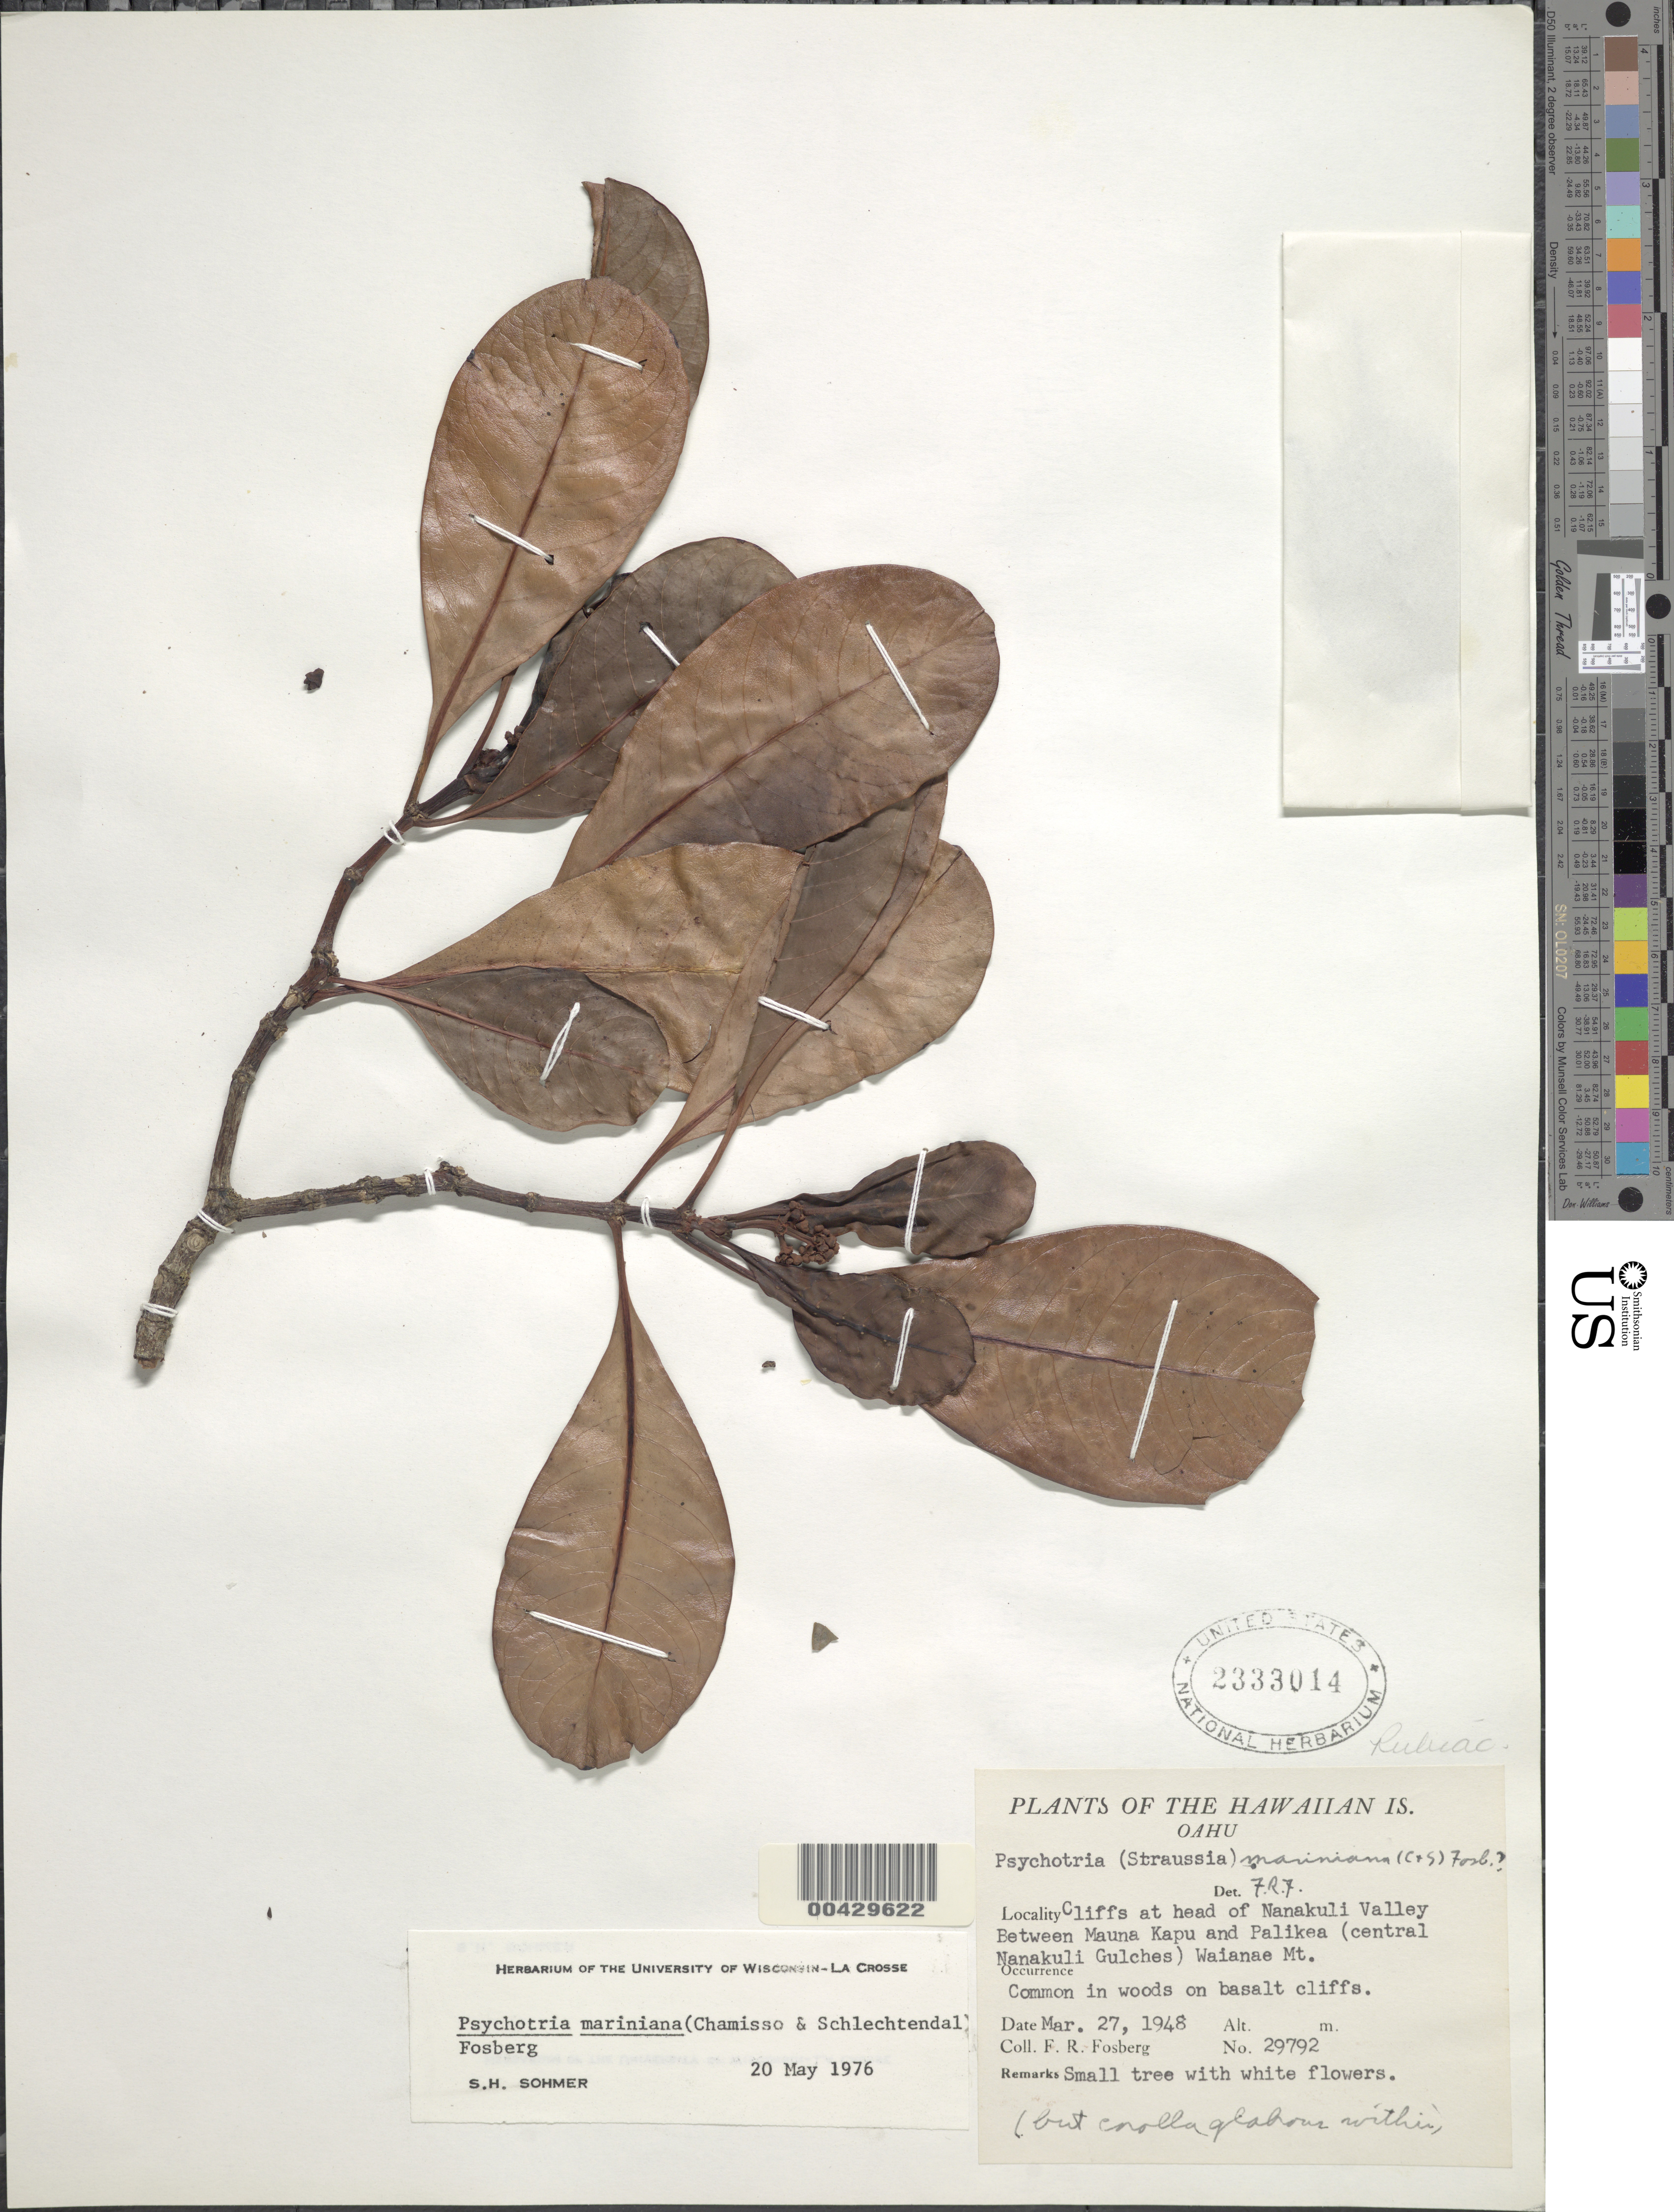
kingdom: Plantae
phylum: Tracheophyta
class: Magnoliopsida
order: Gentianales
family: Rubiaceae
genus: Psychotria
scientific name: Psychotria mariniana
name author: (Cham. & Schltdl.) Fosberg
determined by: Sohmer, S. H.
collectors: F. R. Fosberg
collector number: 29792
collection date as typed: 27 Mar 1948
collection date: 1948-03-27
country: United States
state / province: Hawaii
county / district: Honolulu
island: Oahu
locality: cliffs at head of Nanakuli VAlley between Mauna Kapu and Palikea (central Nanakuli Gulches) Waianae Mts.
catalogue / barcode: US 2333014